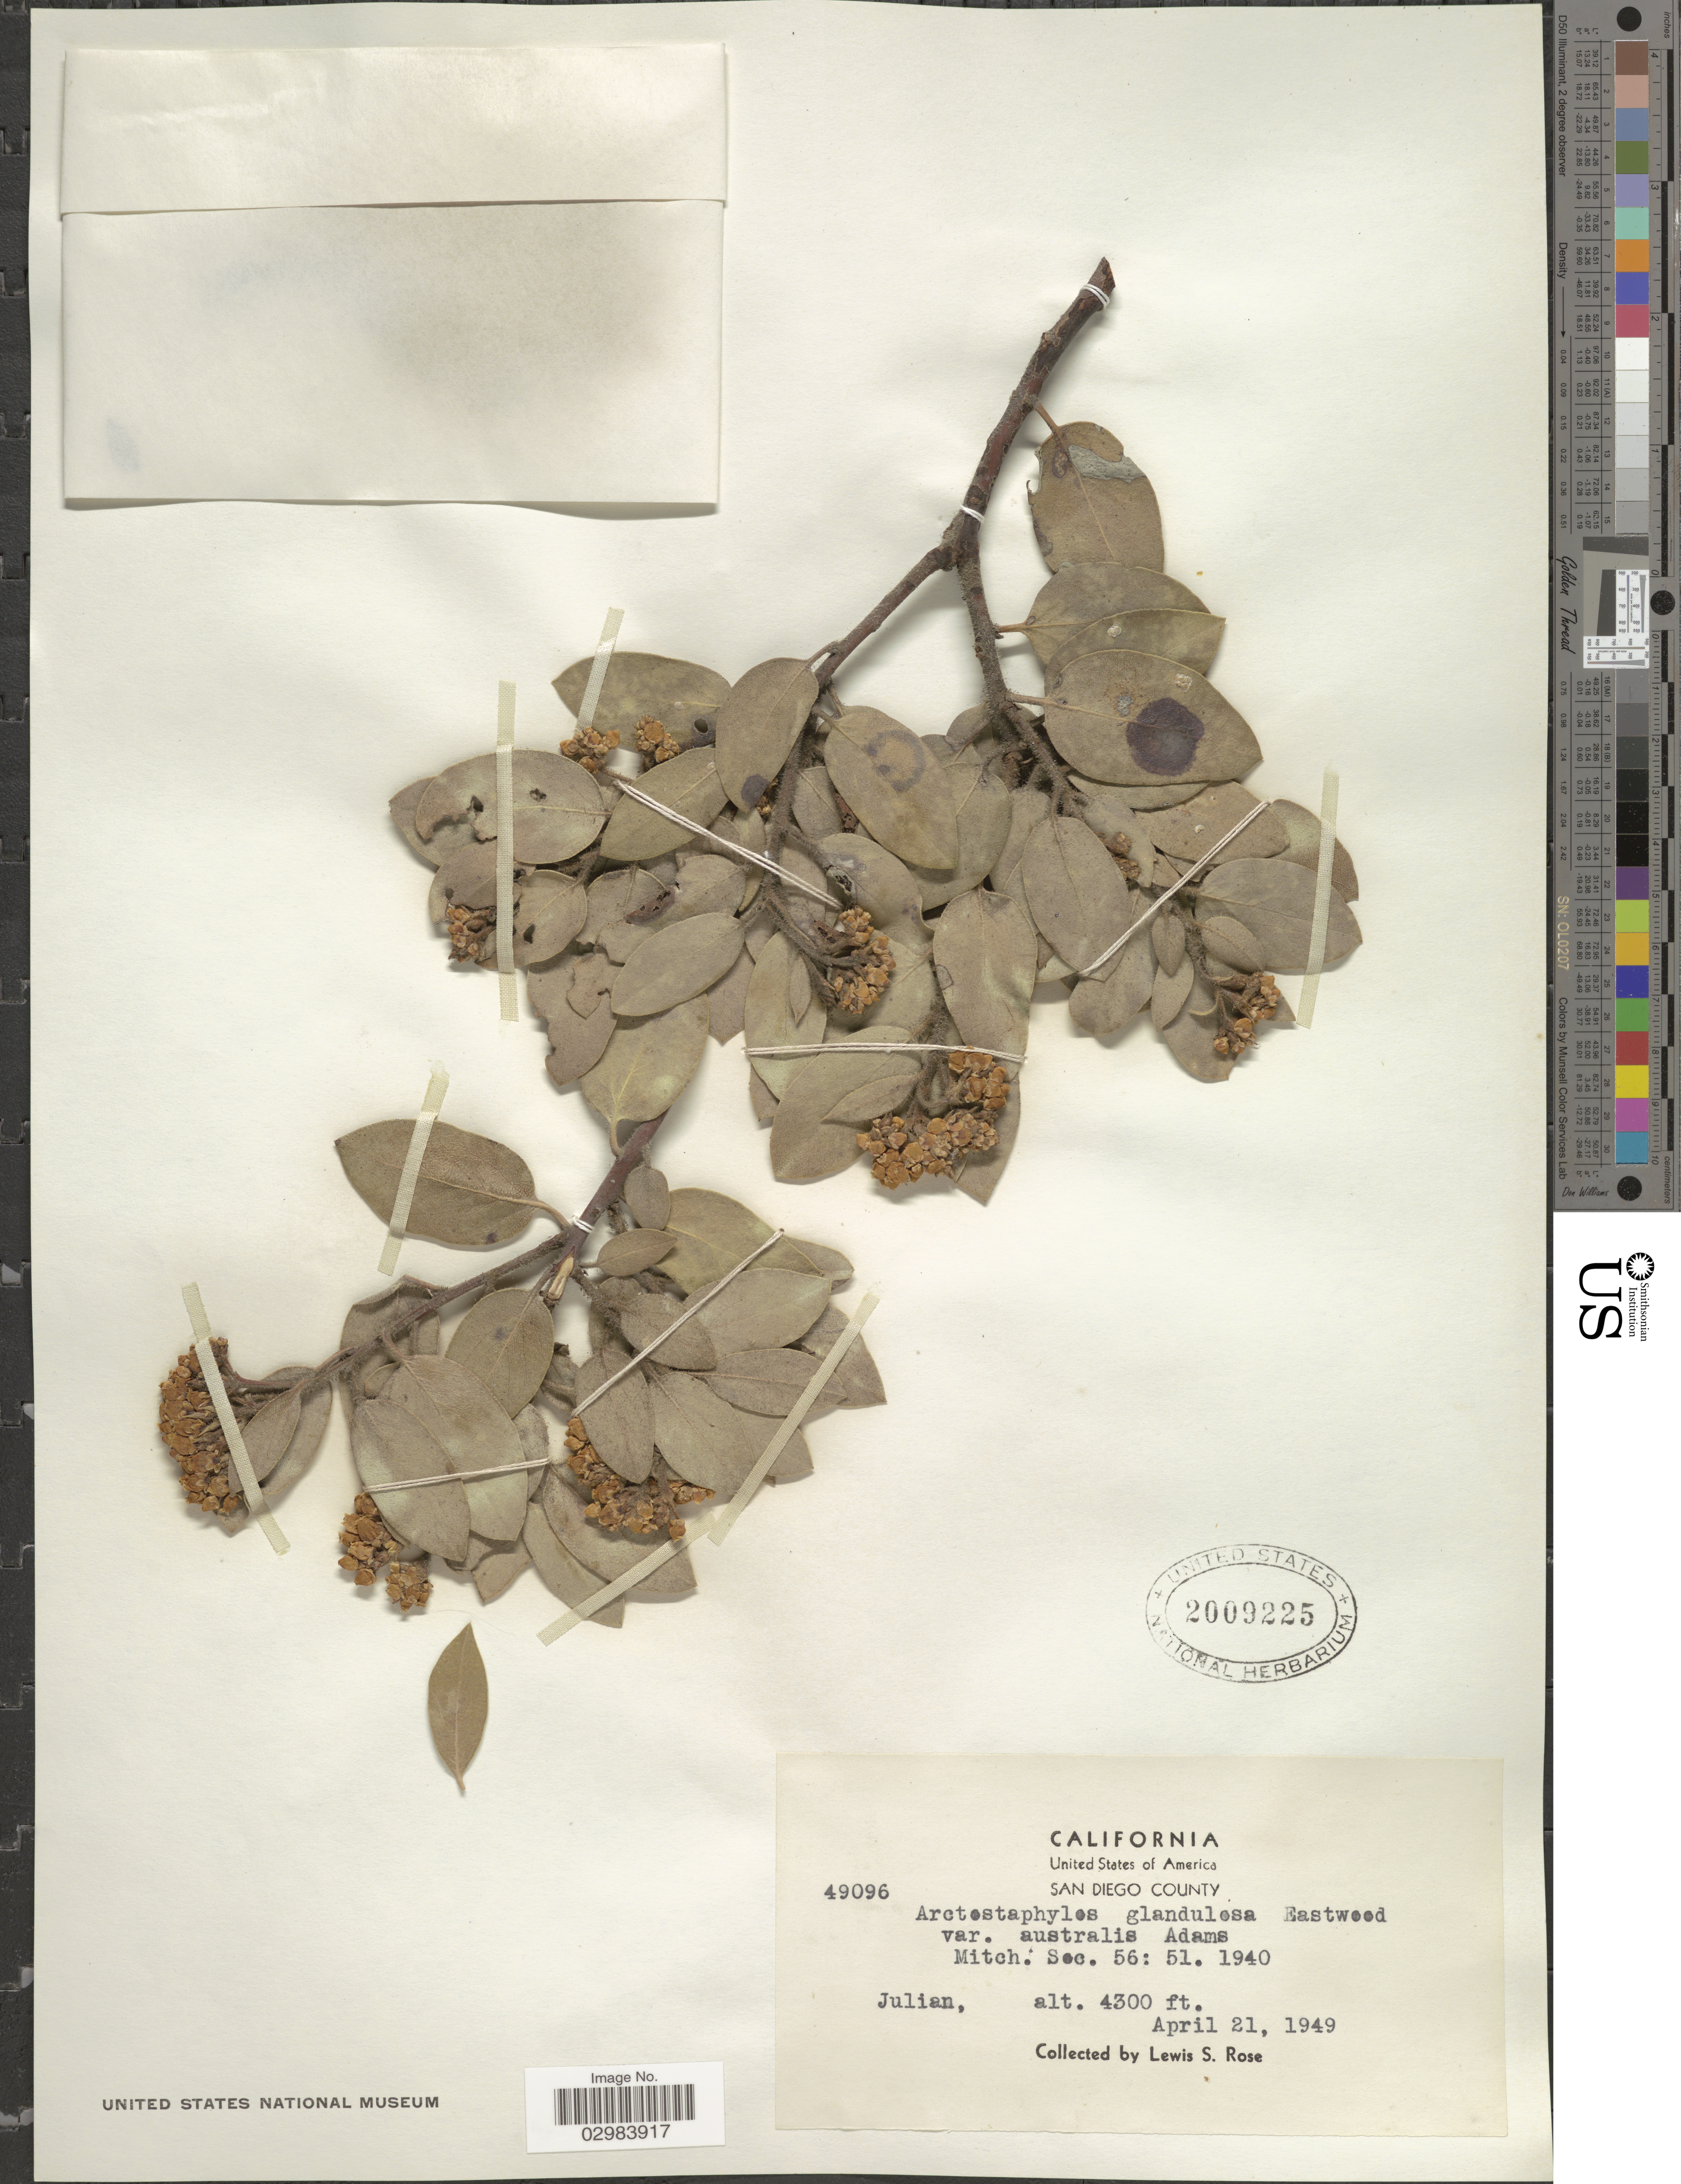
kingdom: Plantae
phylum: Tracheophyta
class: Magnoliopsida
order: Ericales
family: Ericaceae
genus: Arctostaphylos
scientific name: Arctostaphylos glandulosa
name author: Eastw.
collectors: L. S. Rose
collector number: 49096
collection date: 1949-04-21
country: United States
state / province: California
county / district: San Diego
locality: San Diego County, Julian.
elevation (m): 1311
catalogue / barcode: US 2009225